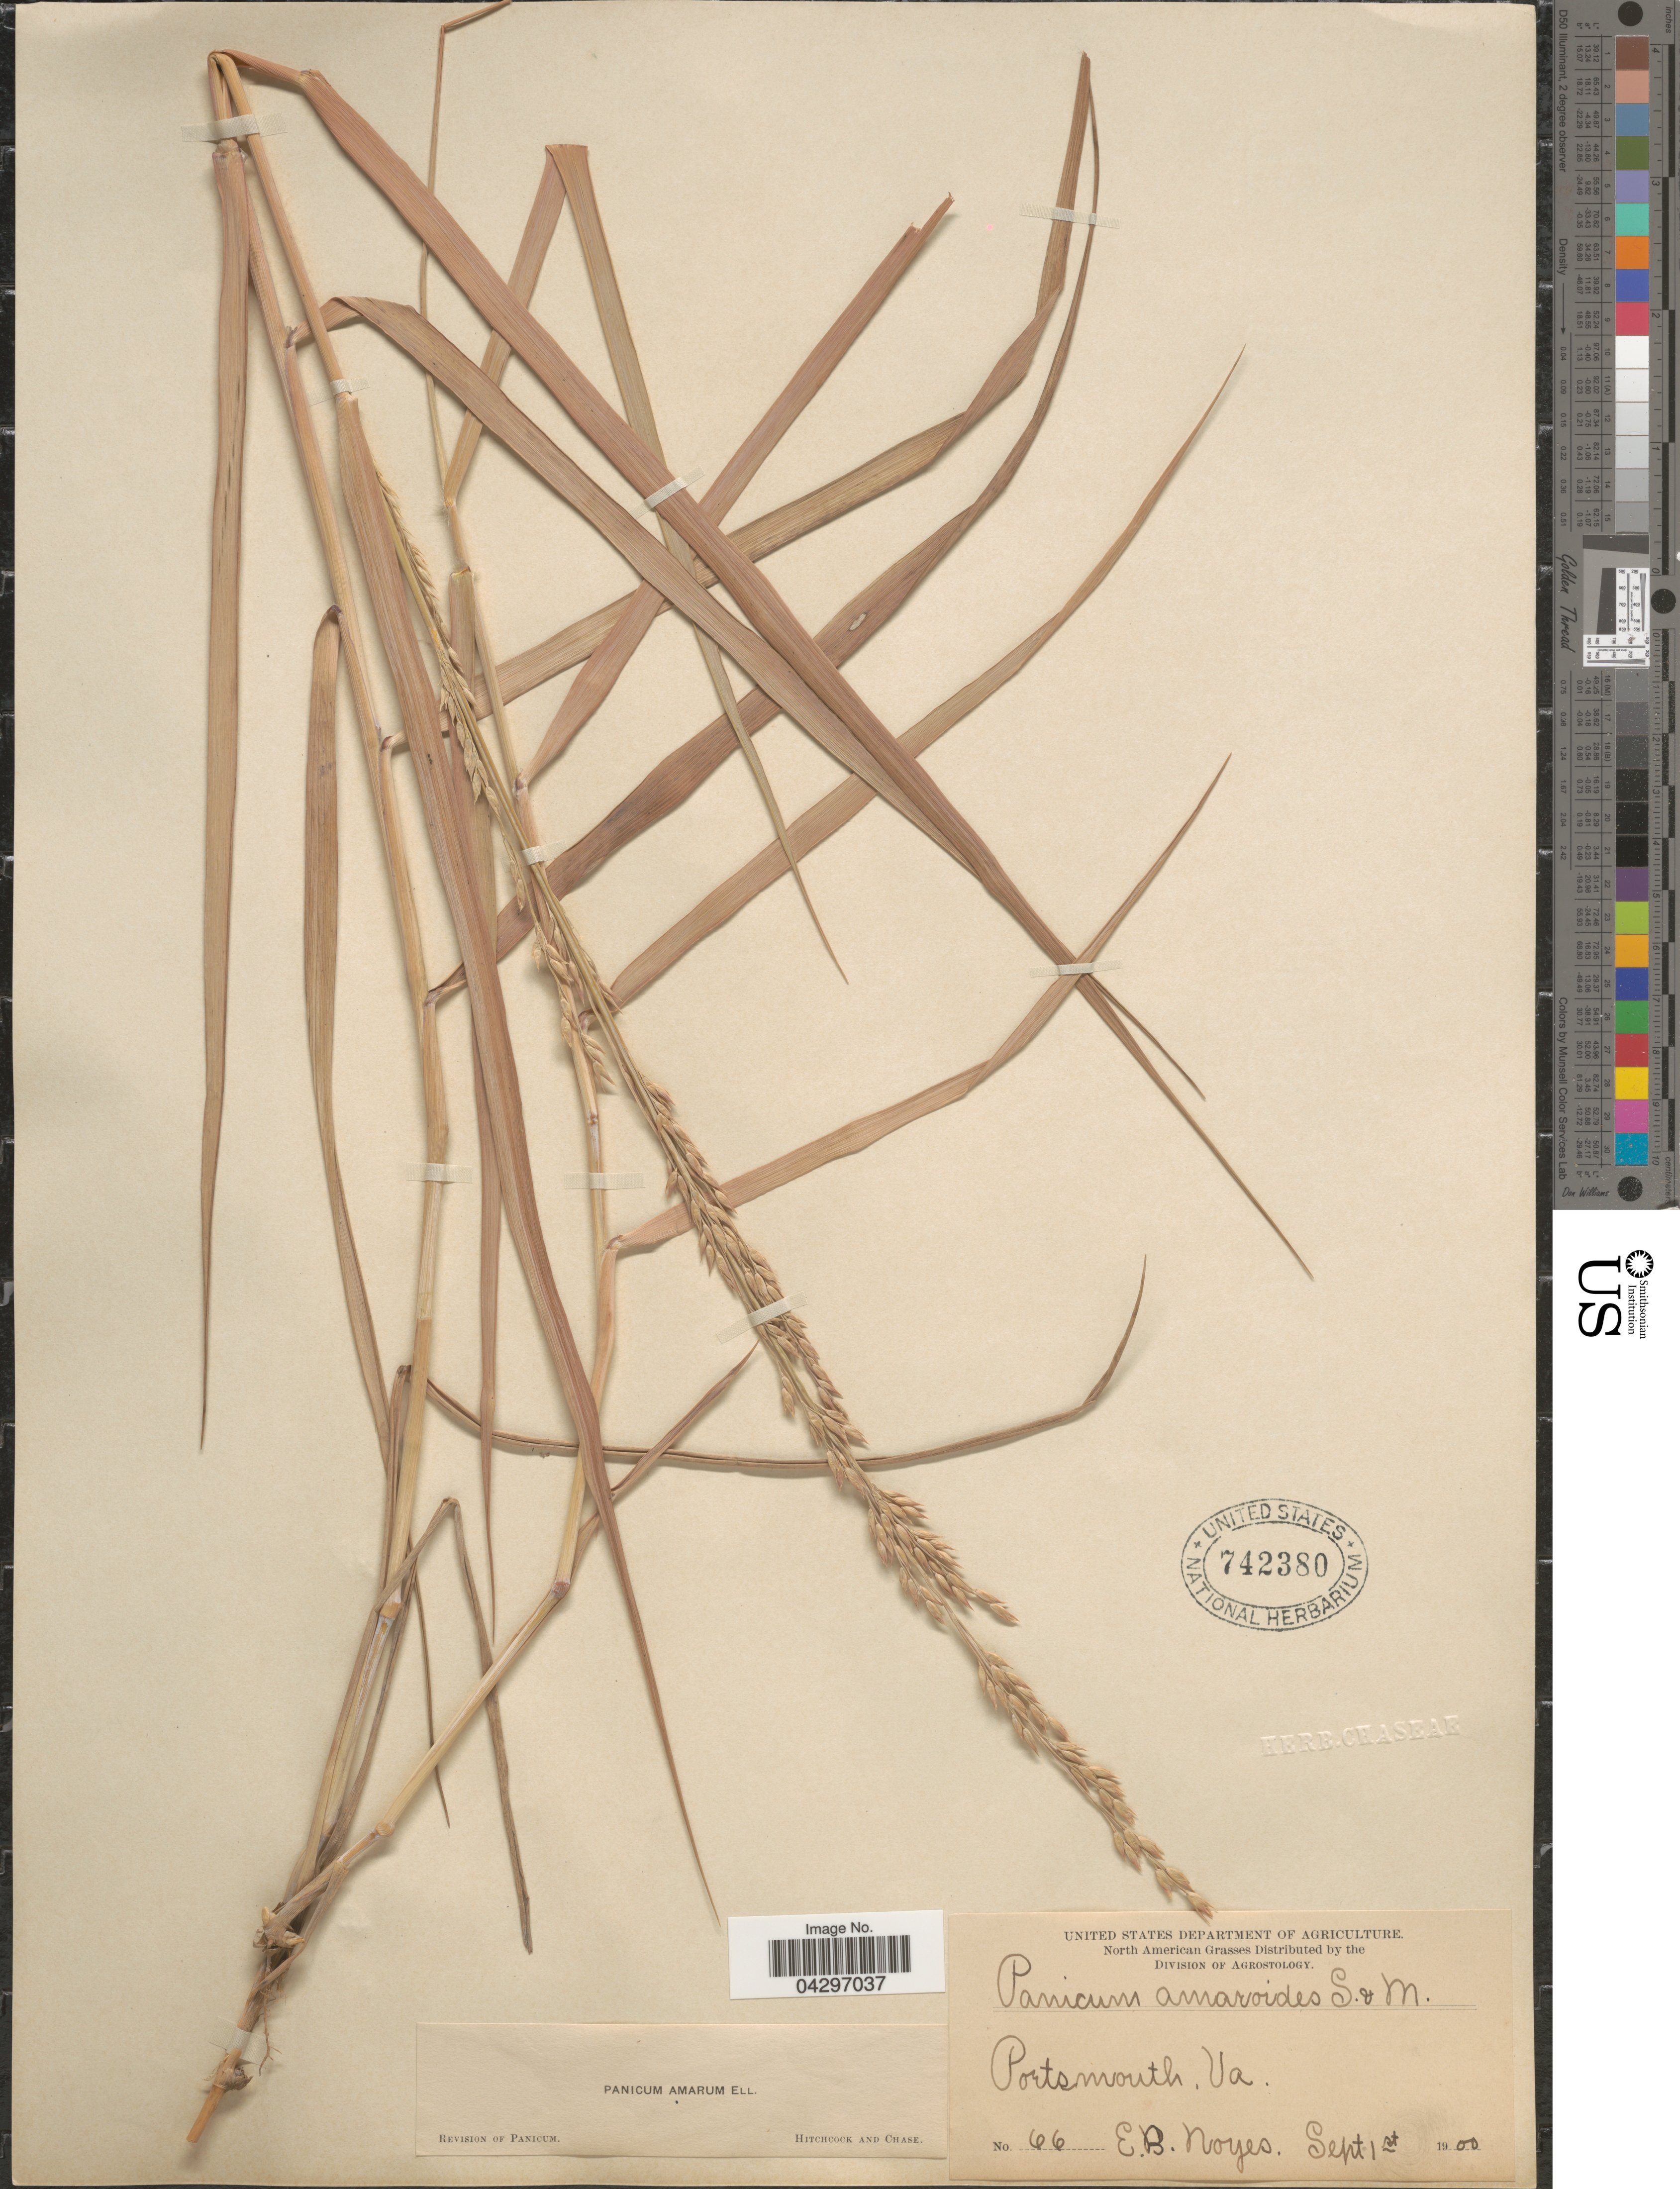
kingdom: Plantae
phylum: Tracheophyta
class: Liliopsida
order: Poales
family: Poaceae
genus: Panicum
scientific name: Panicum amarum var. amarulum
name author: (Hitchc. & Chase) Freckmann & Lelong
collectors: E. Noyes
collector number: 66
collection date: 1900-09-01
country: United States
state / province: Virginia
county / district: City of Portsmouth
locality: Portsmouth.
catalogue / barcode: US 742380